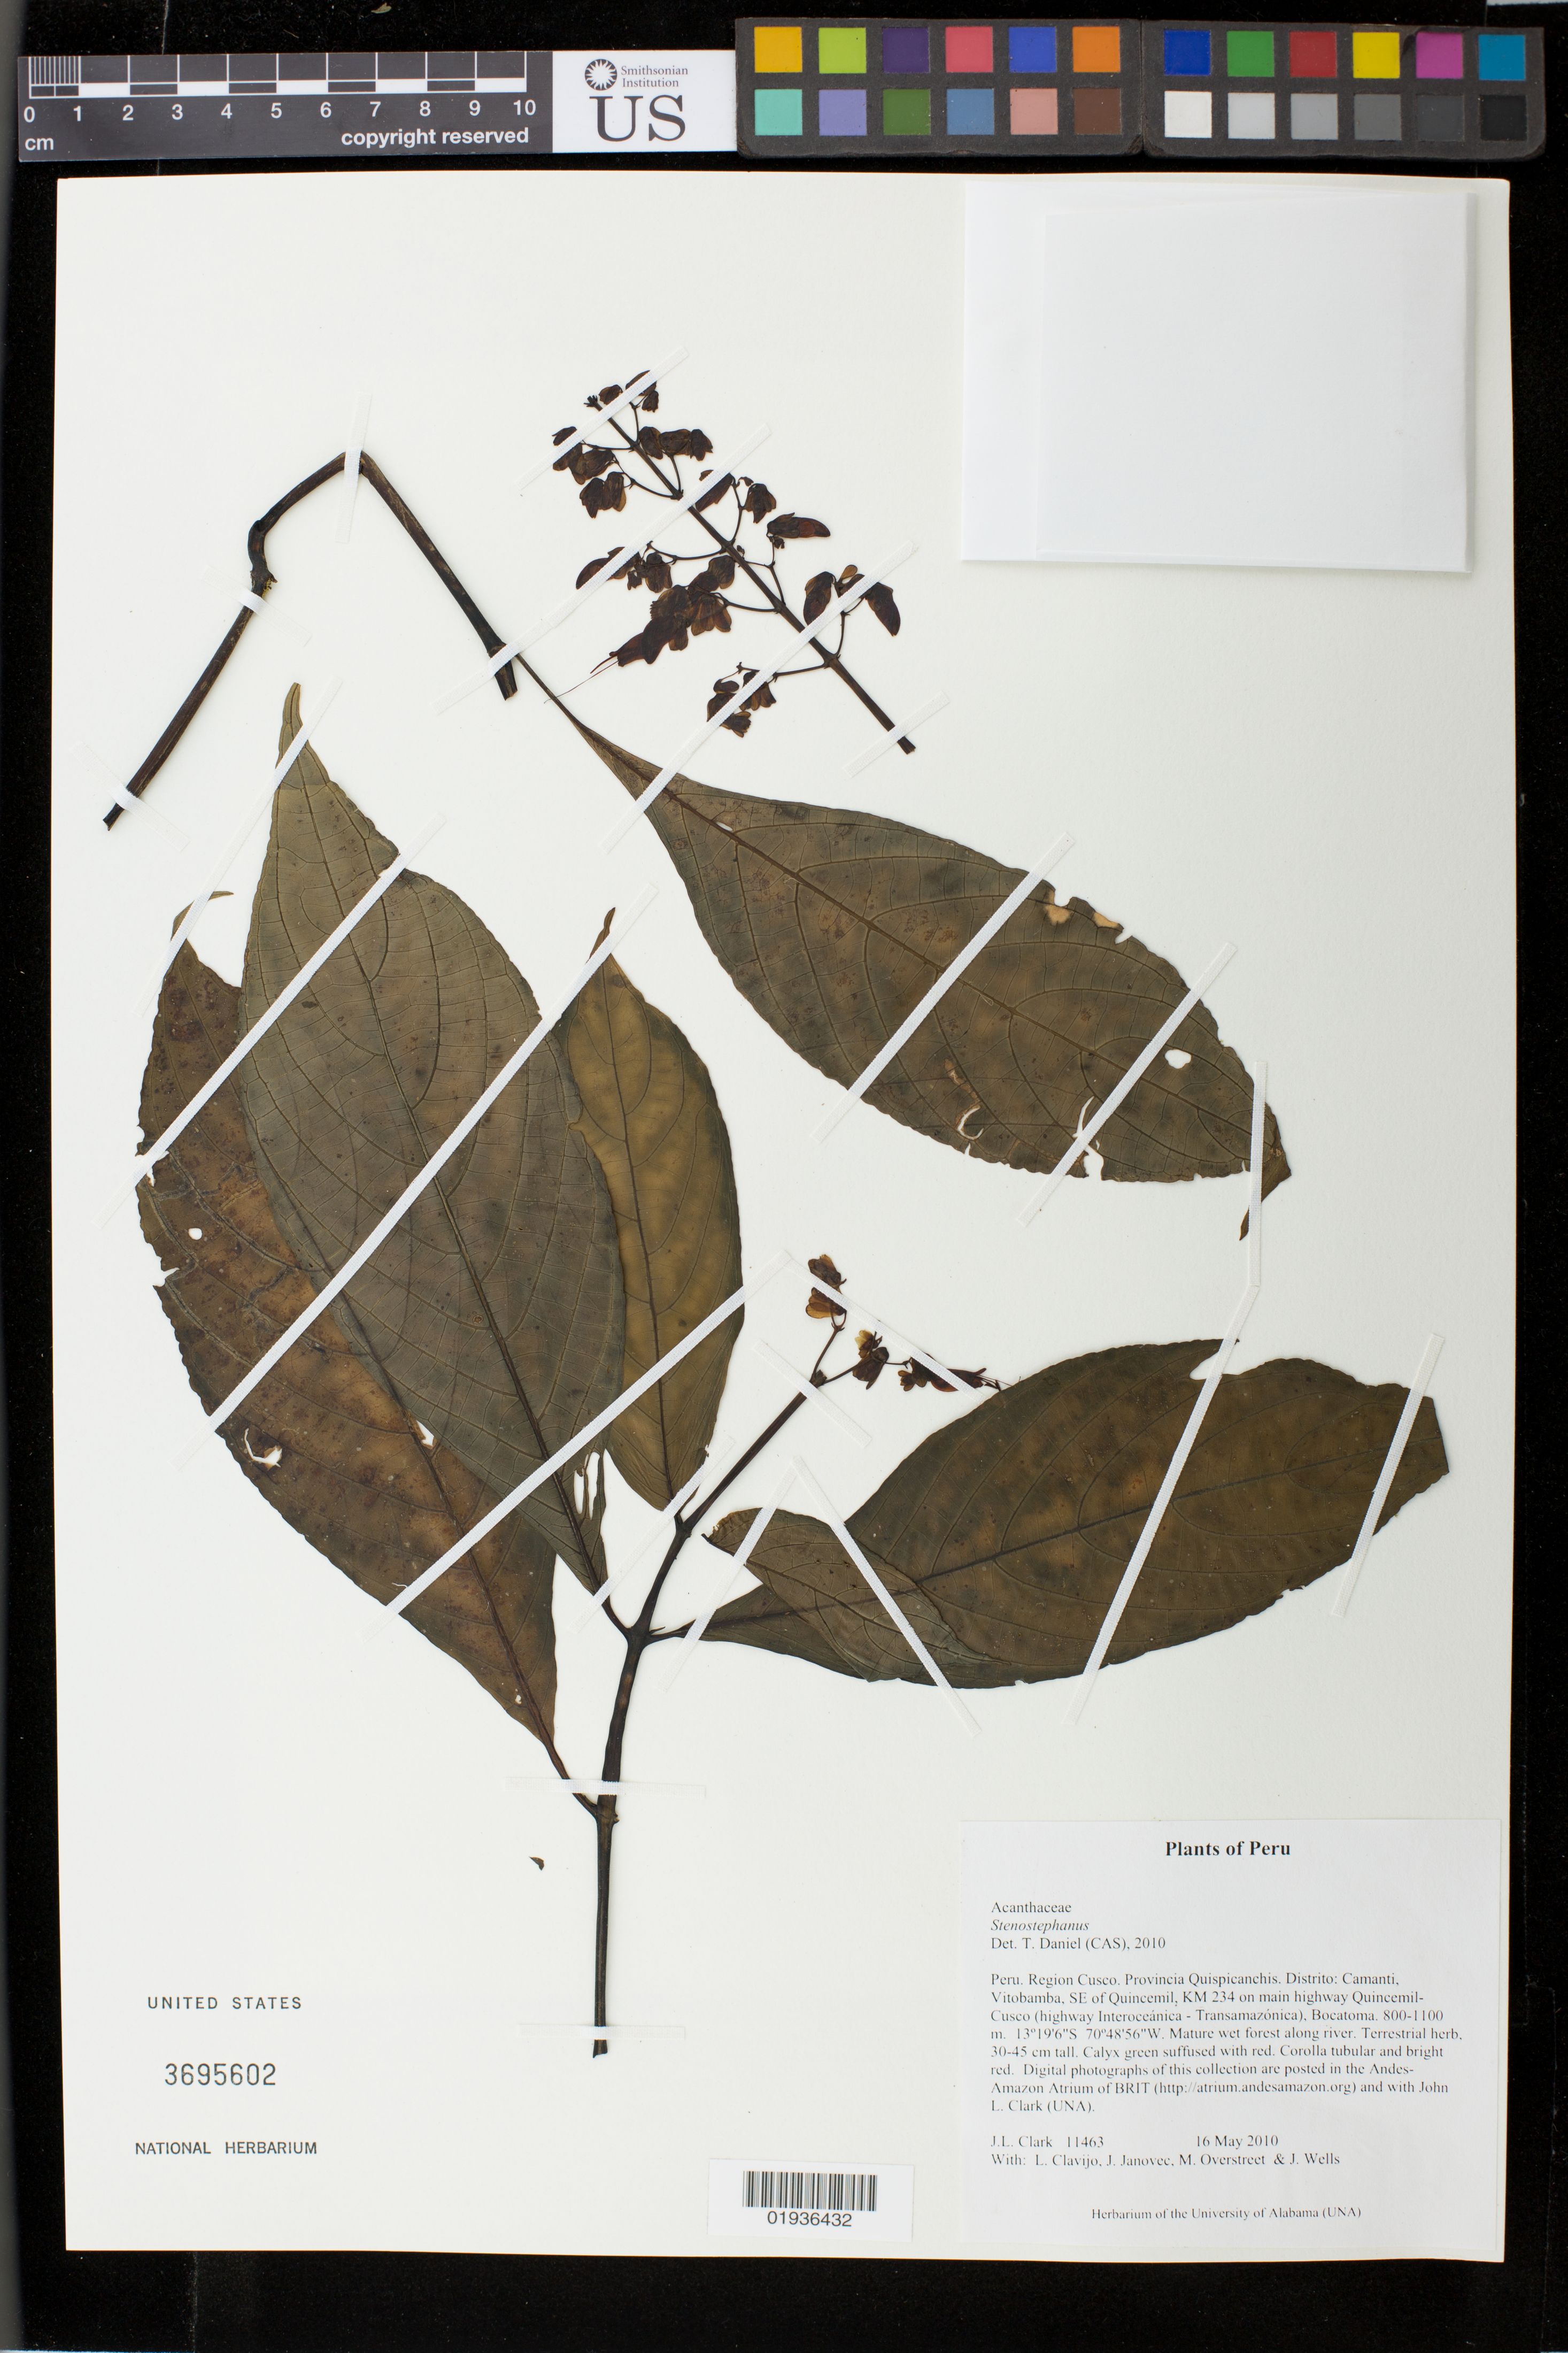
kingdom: Plantae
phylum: Tracheophyta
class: Magnoliopsida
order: Lamiales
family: Acanthaceae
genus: Stenostephanus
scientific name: Stenostephanus sp.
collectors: J. L. Clark, L. Clavijo, J.P. Janovec, M. Overstreet & J. Wells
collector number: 11463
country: Peru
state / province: Cusco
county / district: Quispicanchis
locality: Camanti, Vitobamba, SE of Quincemil, KM 234 on main highway Quincemil-Cusco, Highway Interoceanica - Transmazonica, Bocatoma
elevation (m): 800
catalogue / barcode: US 3695602